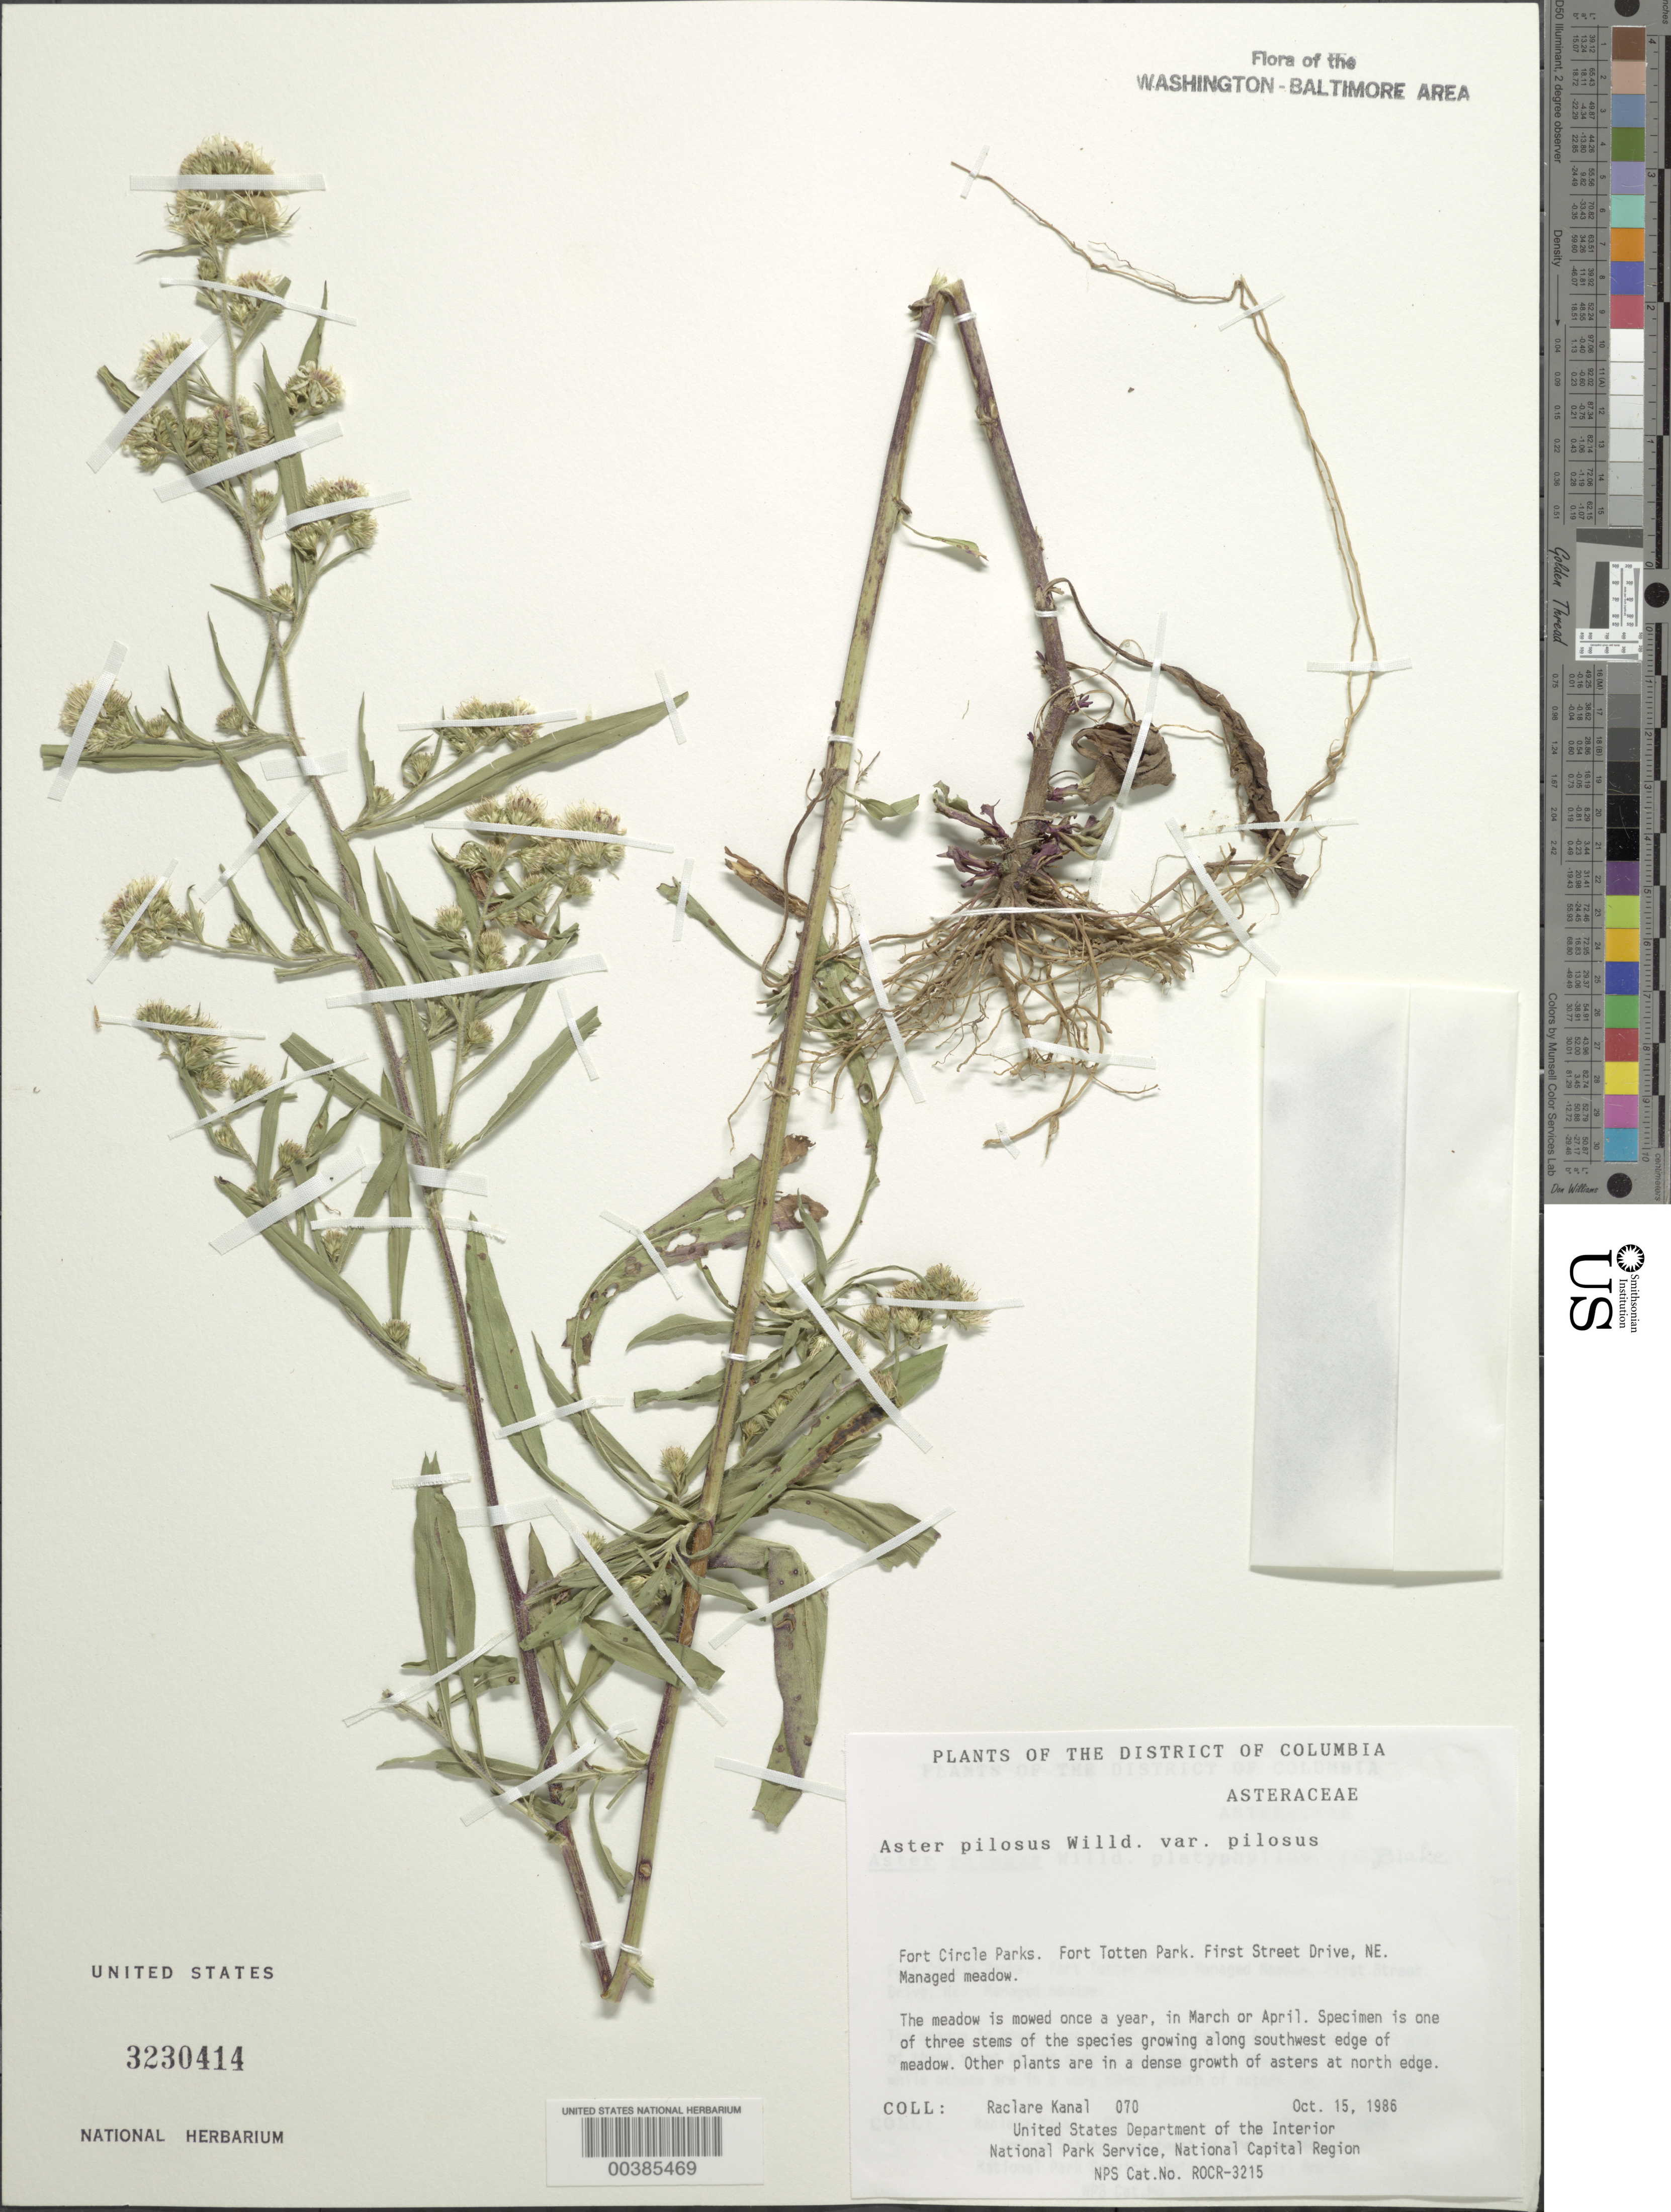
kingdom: Plantae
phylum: Tracheophyta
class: Magnoliopsida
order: Asterales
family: Asteraceae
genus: Symphyotrichum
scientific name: Symphyotrichum pilosum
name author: (Willd.) G.L. Nesom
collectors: R. Kanal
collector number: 070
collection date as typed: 15 Oct 1986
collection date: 1986-10-15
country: United States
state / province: District of Columbia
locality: Fort Circle Parks, Fort Totten Metro managed meadow Fort Circle Parks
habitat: Managed meadow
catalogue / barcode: US 3230414